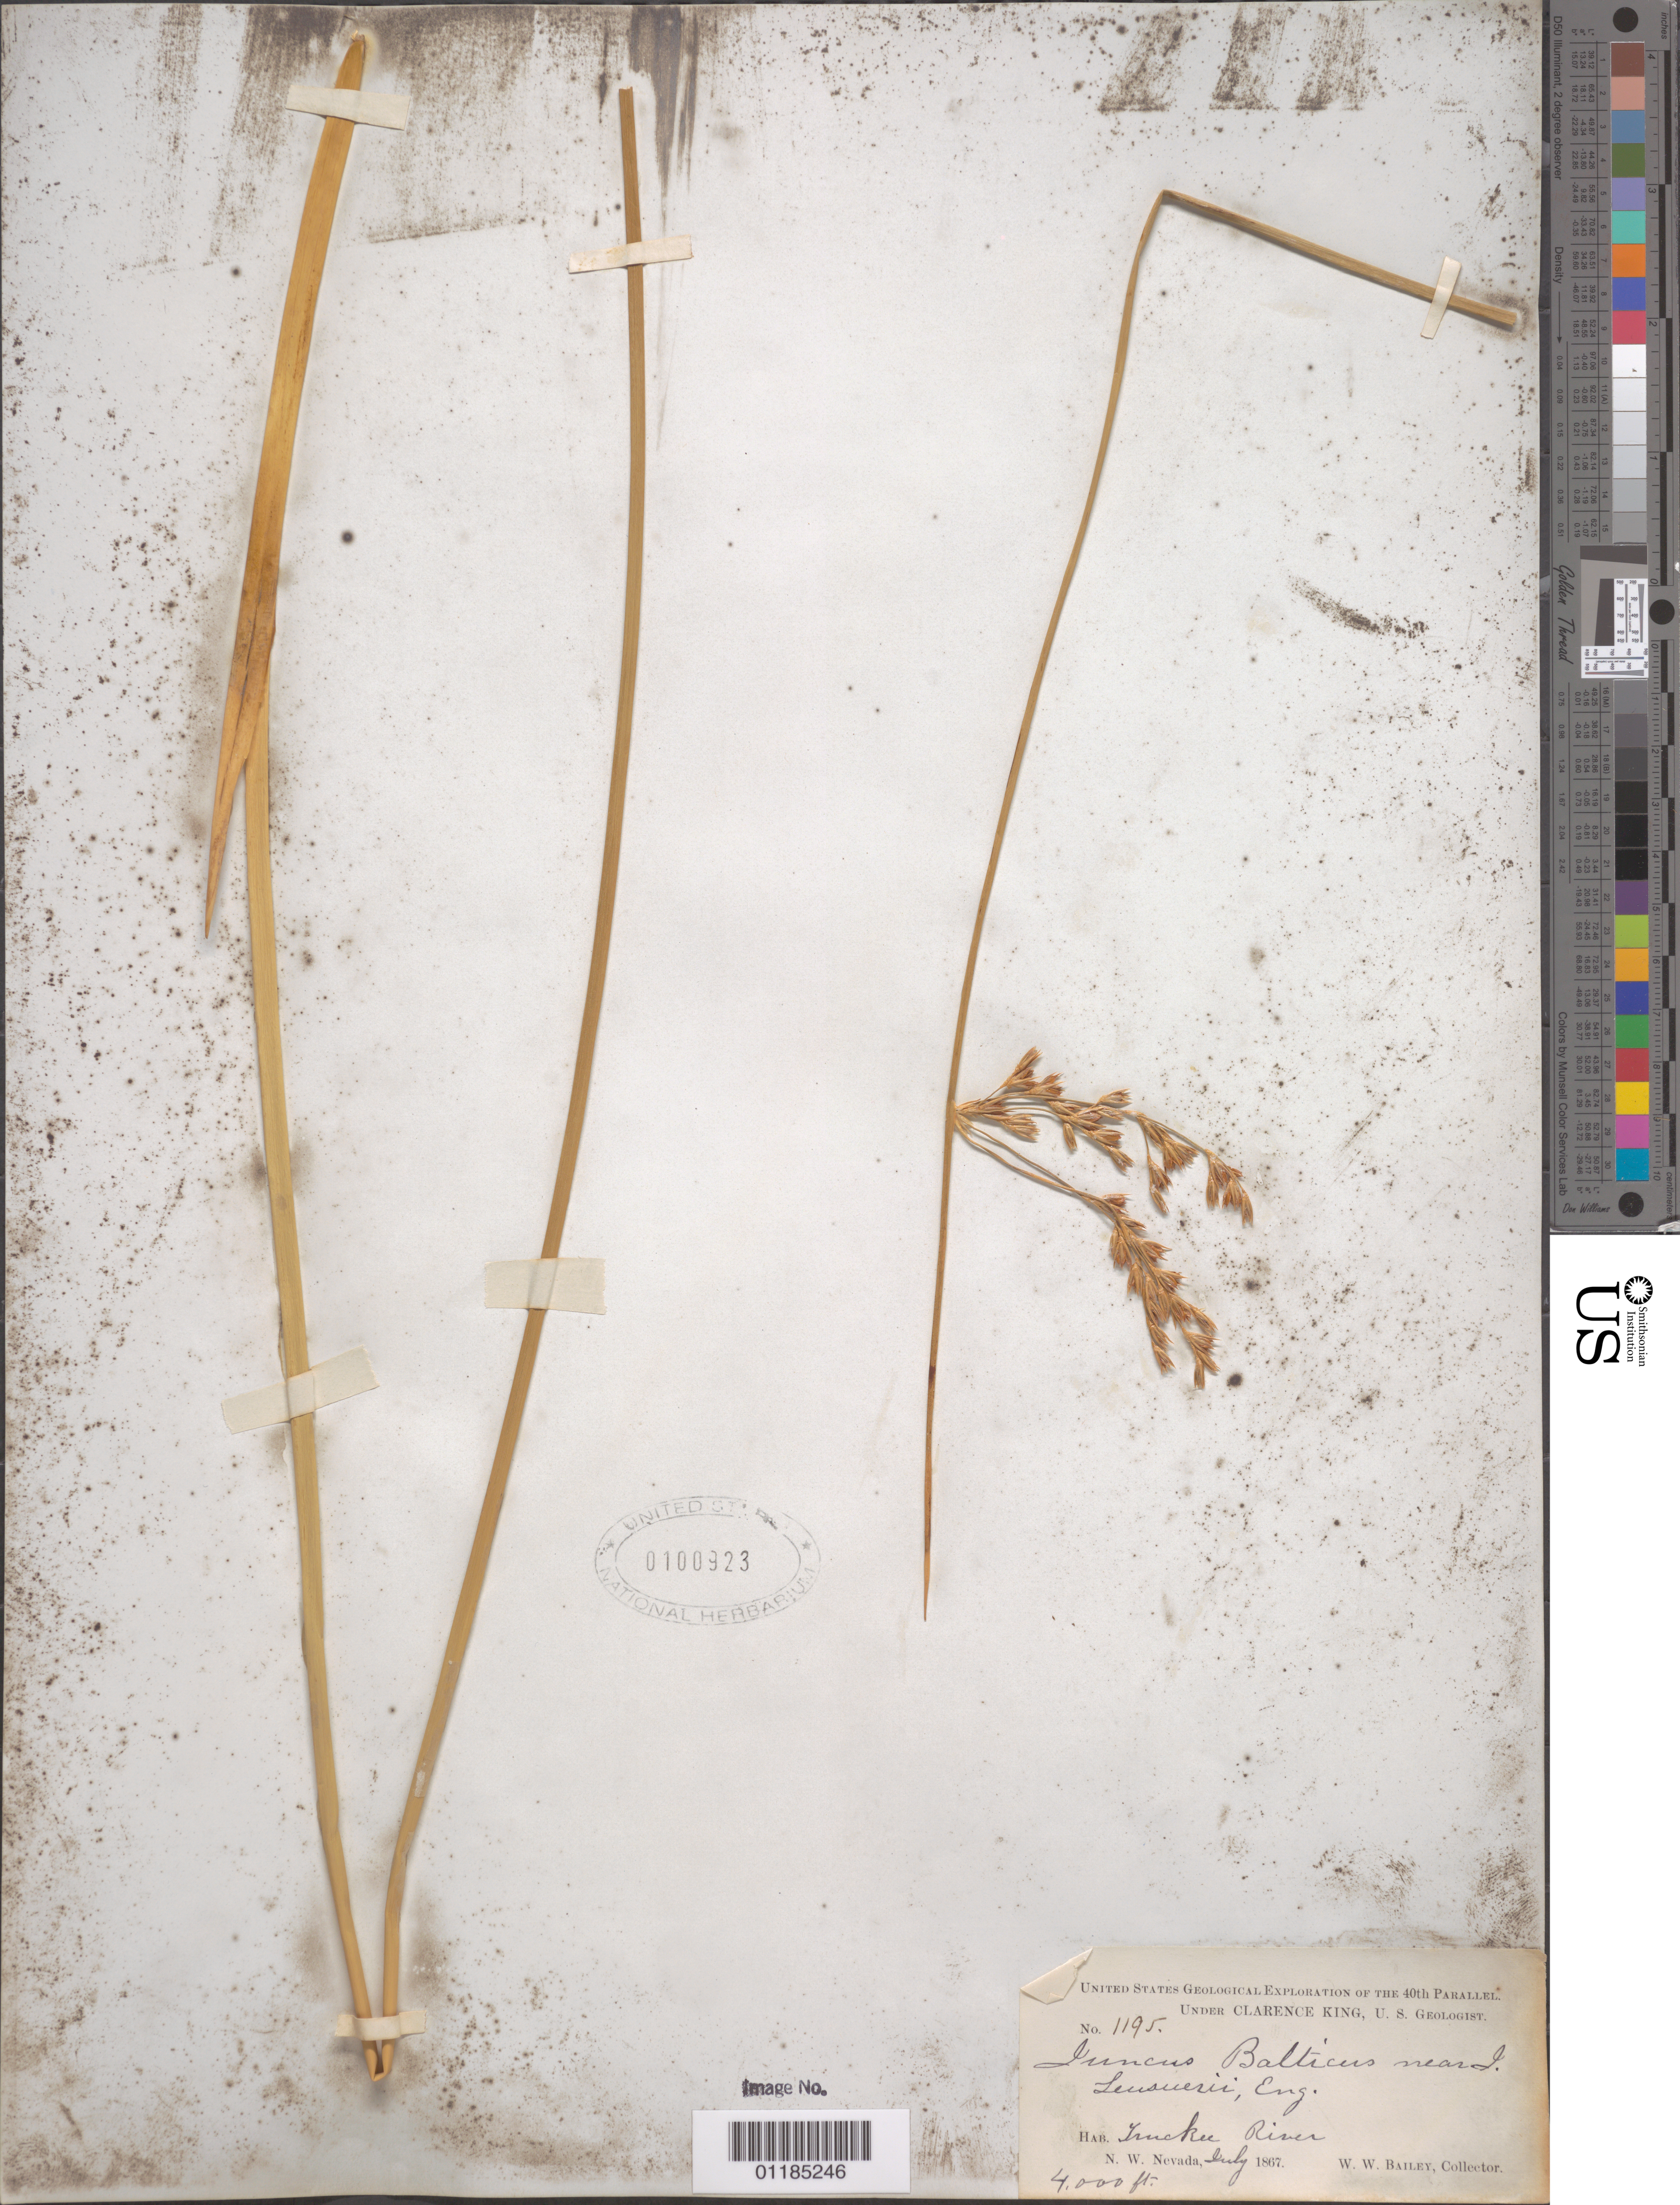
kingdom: Plantae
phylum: Tracheophyta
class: Liliopsida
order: Poales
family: Juncaceae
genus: Juncus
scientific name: Juncus balticus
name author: Willd.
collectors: W. W. Bailey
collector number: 1195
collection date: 1867-07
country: United States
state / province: Nevada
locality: Truckee Valley, N.W. Nevada.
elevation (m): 1219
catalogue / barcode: US 100923